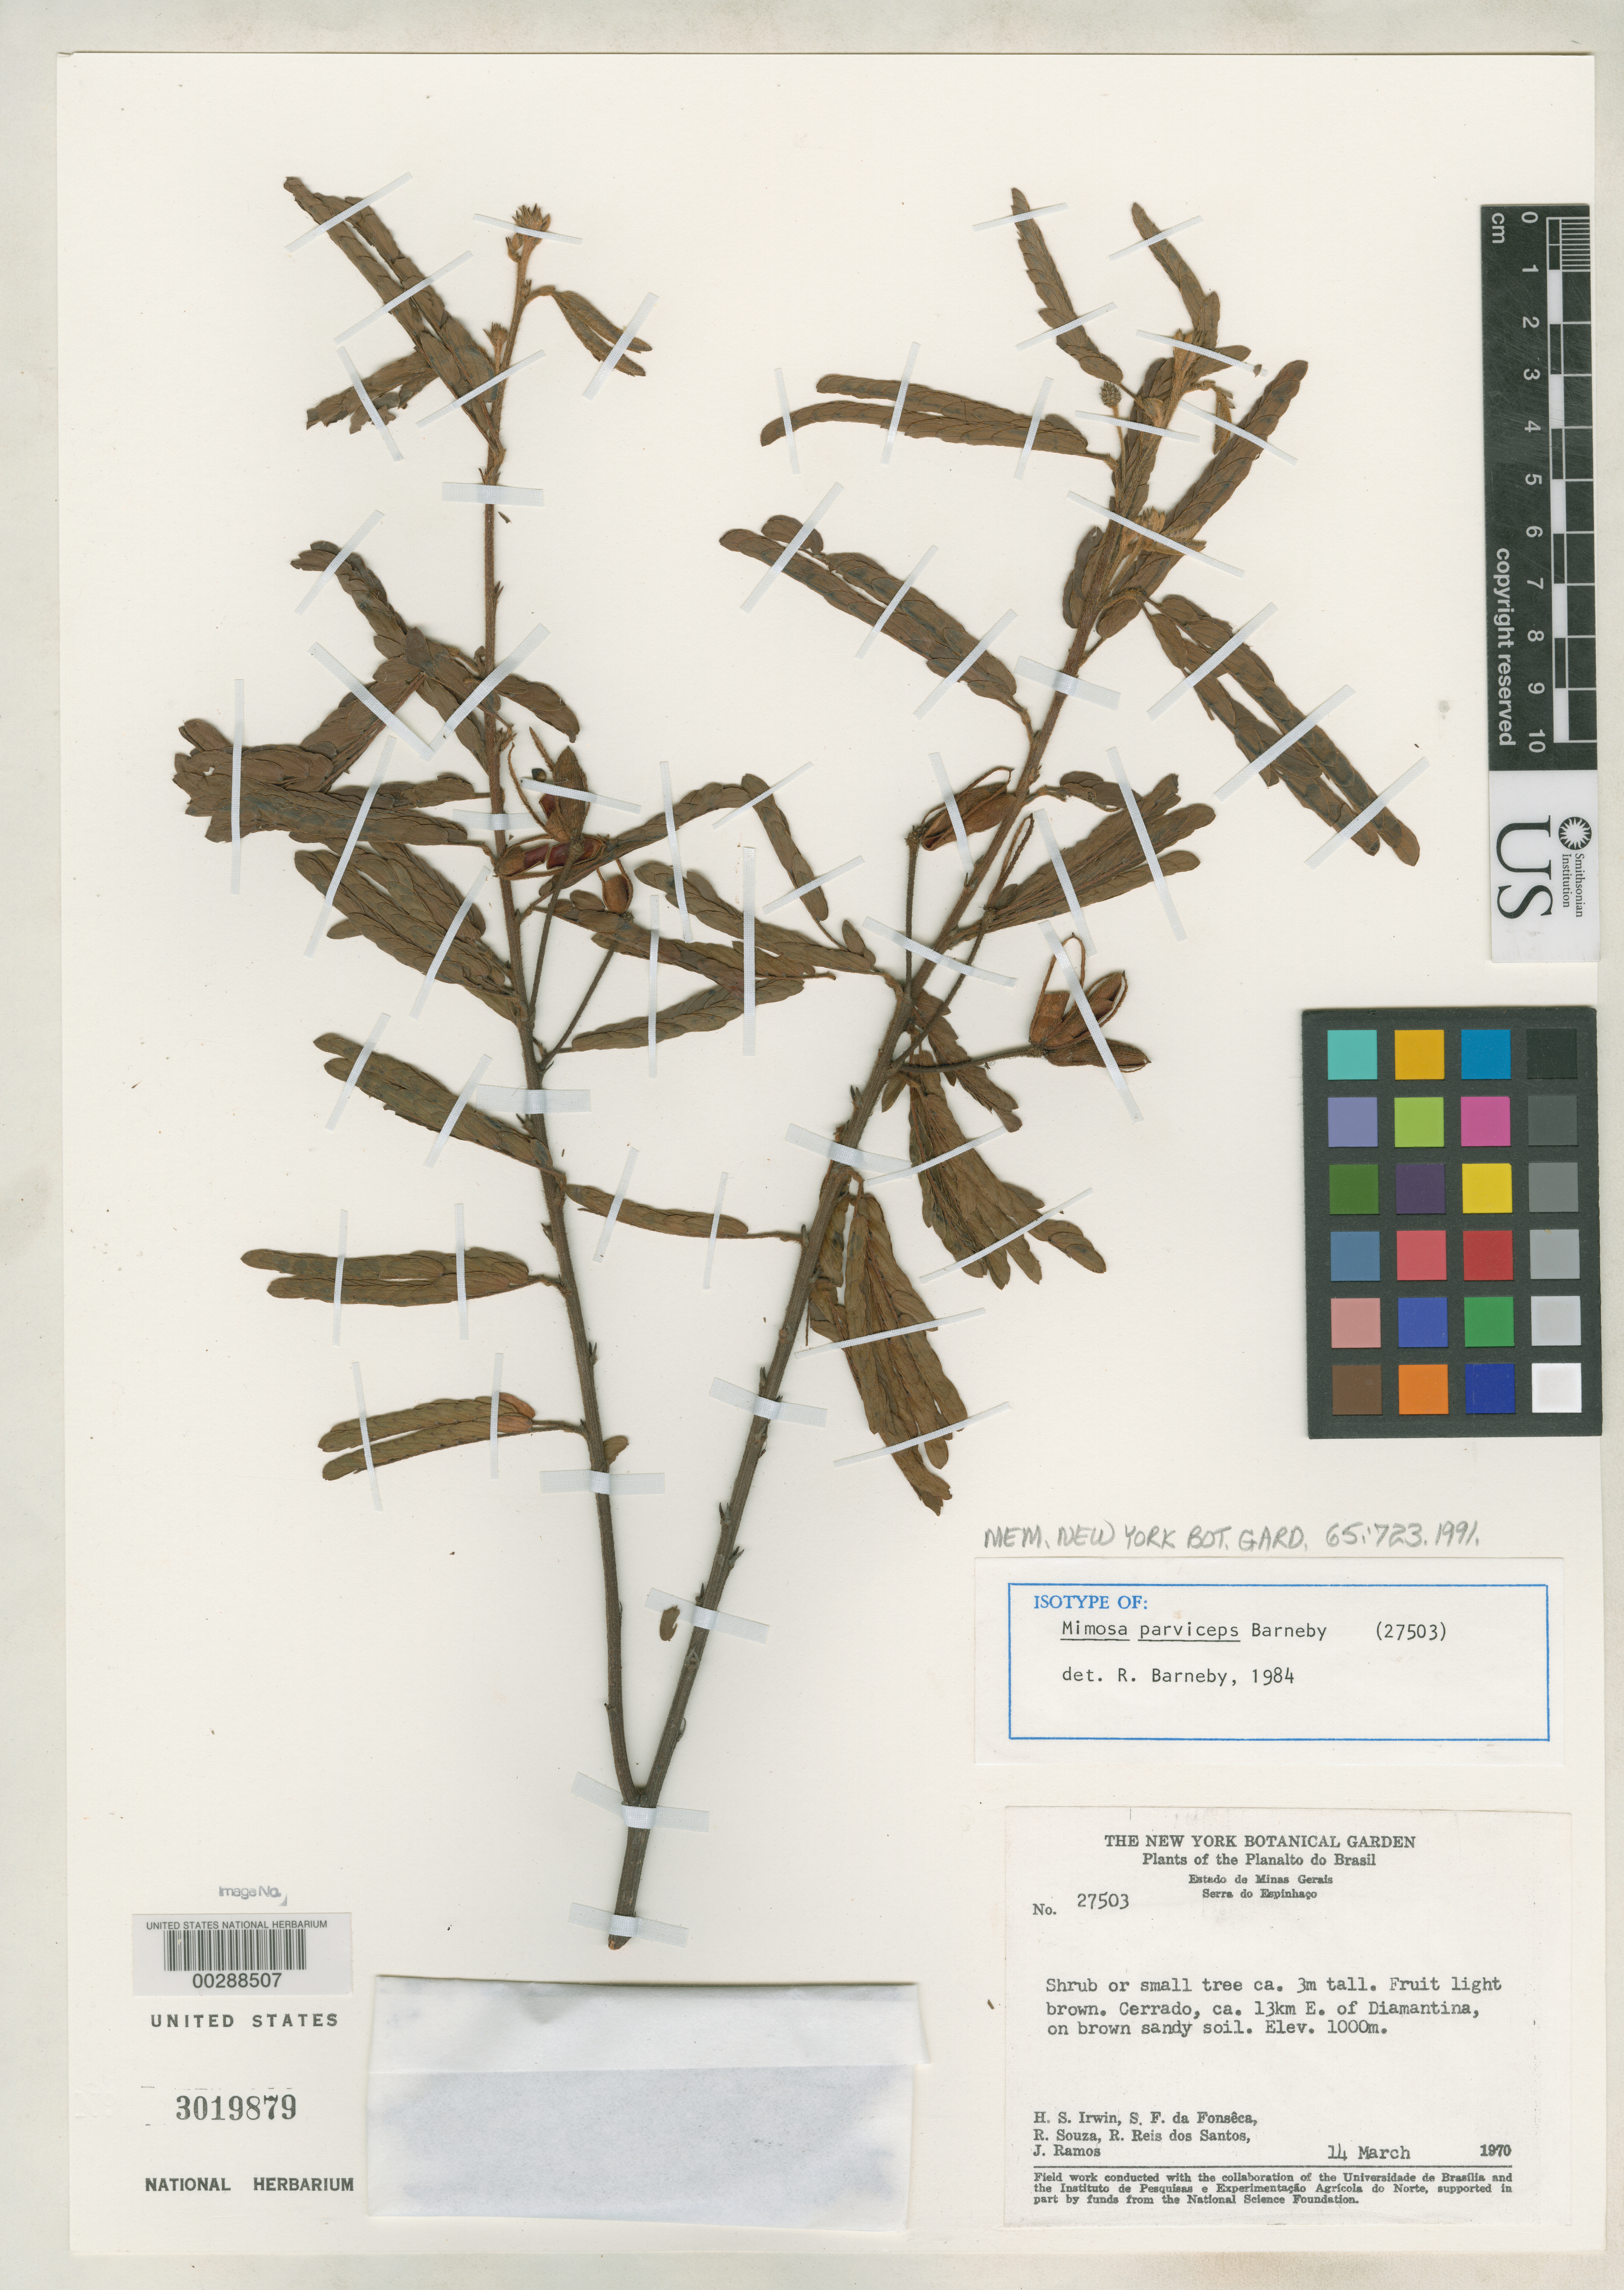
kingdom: Plantae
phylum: Tracheophyta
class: Magnoliopsida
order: Fabales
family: Fabaceae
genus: Mimosa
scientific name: Mimosa parviceps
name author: Barneby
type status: Isotype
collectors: H. Irwin, S. F. Fonsêca, R. Souza, R. G. P. Santos & J. F. Ramos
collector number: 27503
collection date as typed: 14 Mar 1970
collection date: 1970-03-14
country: Brazil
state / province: Minas Gerais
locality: Cerrado, ca. 13 km E of Diamantina.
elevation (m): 1000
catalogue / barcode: US 3019879